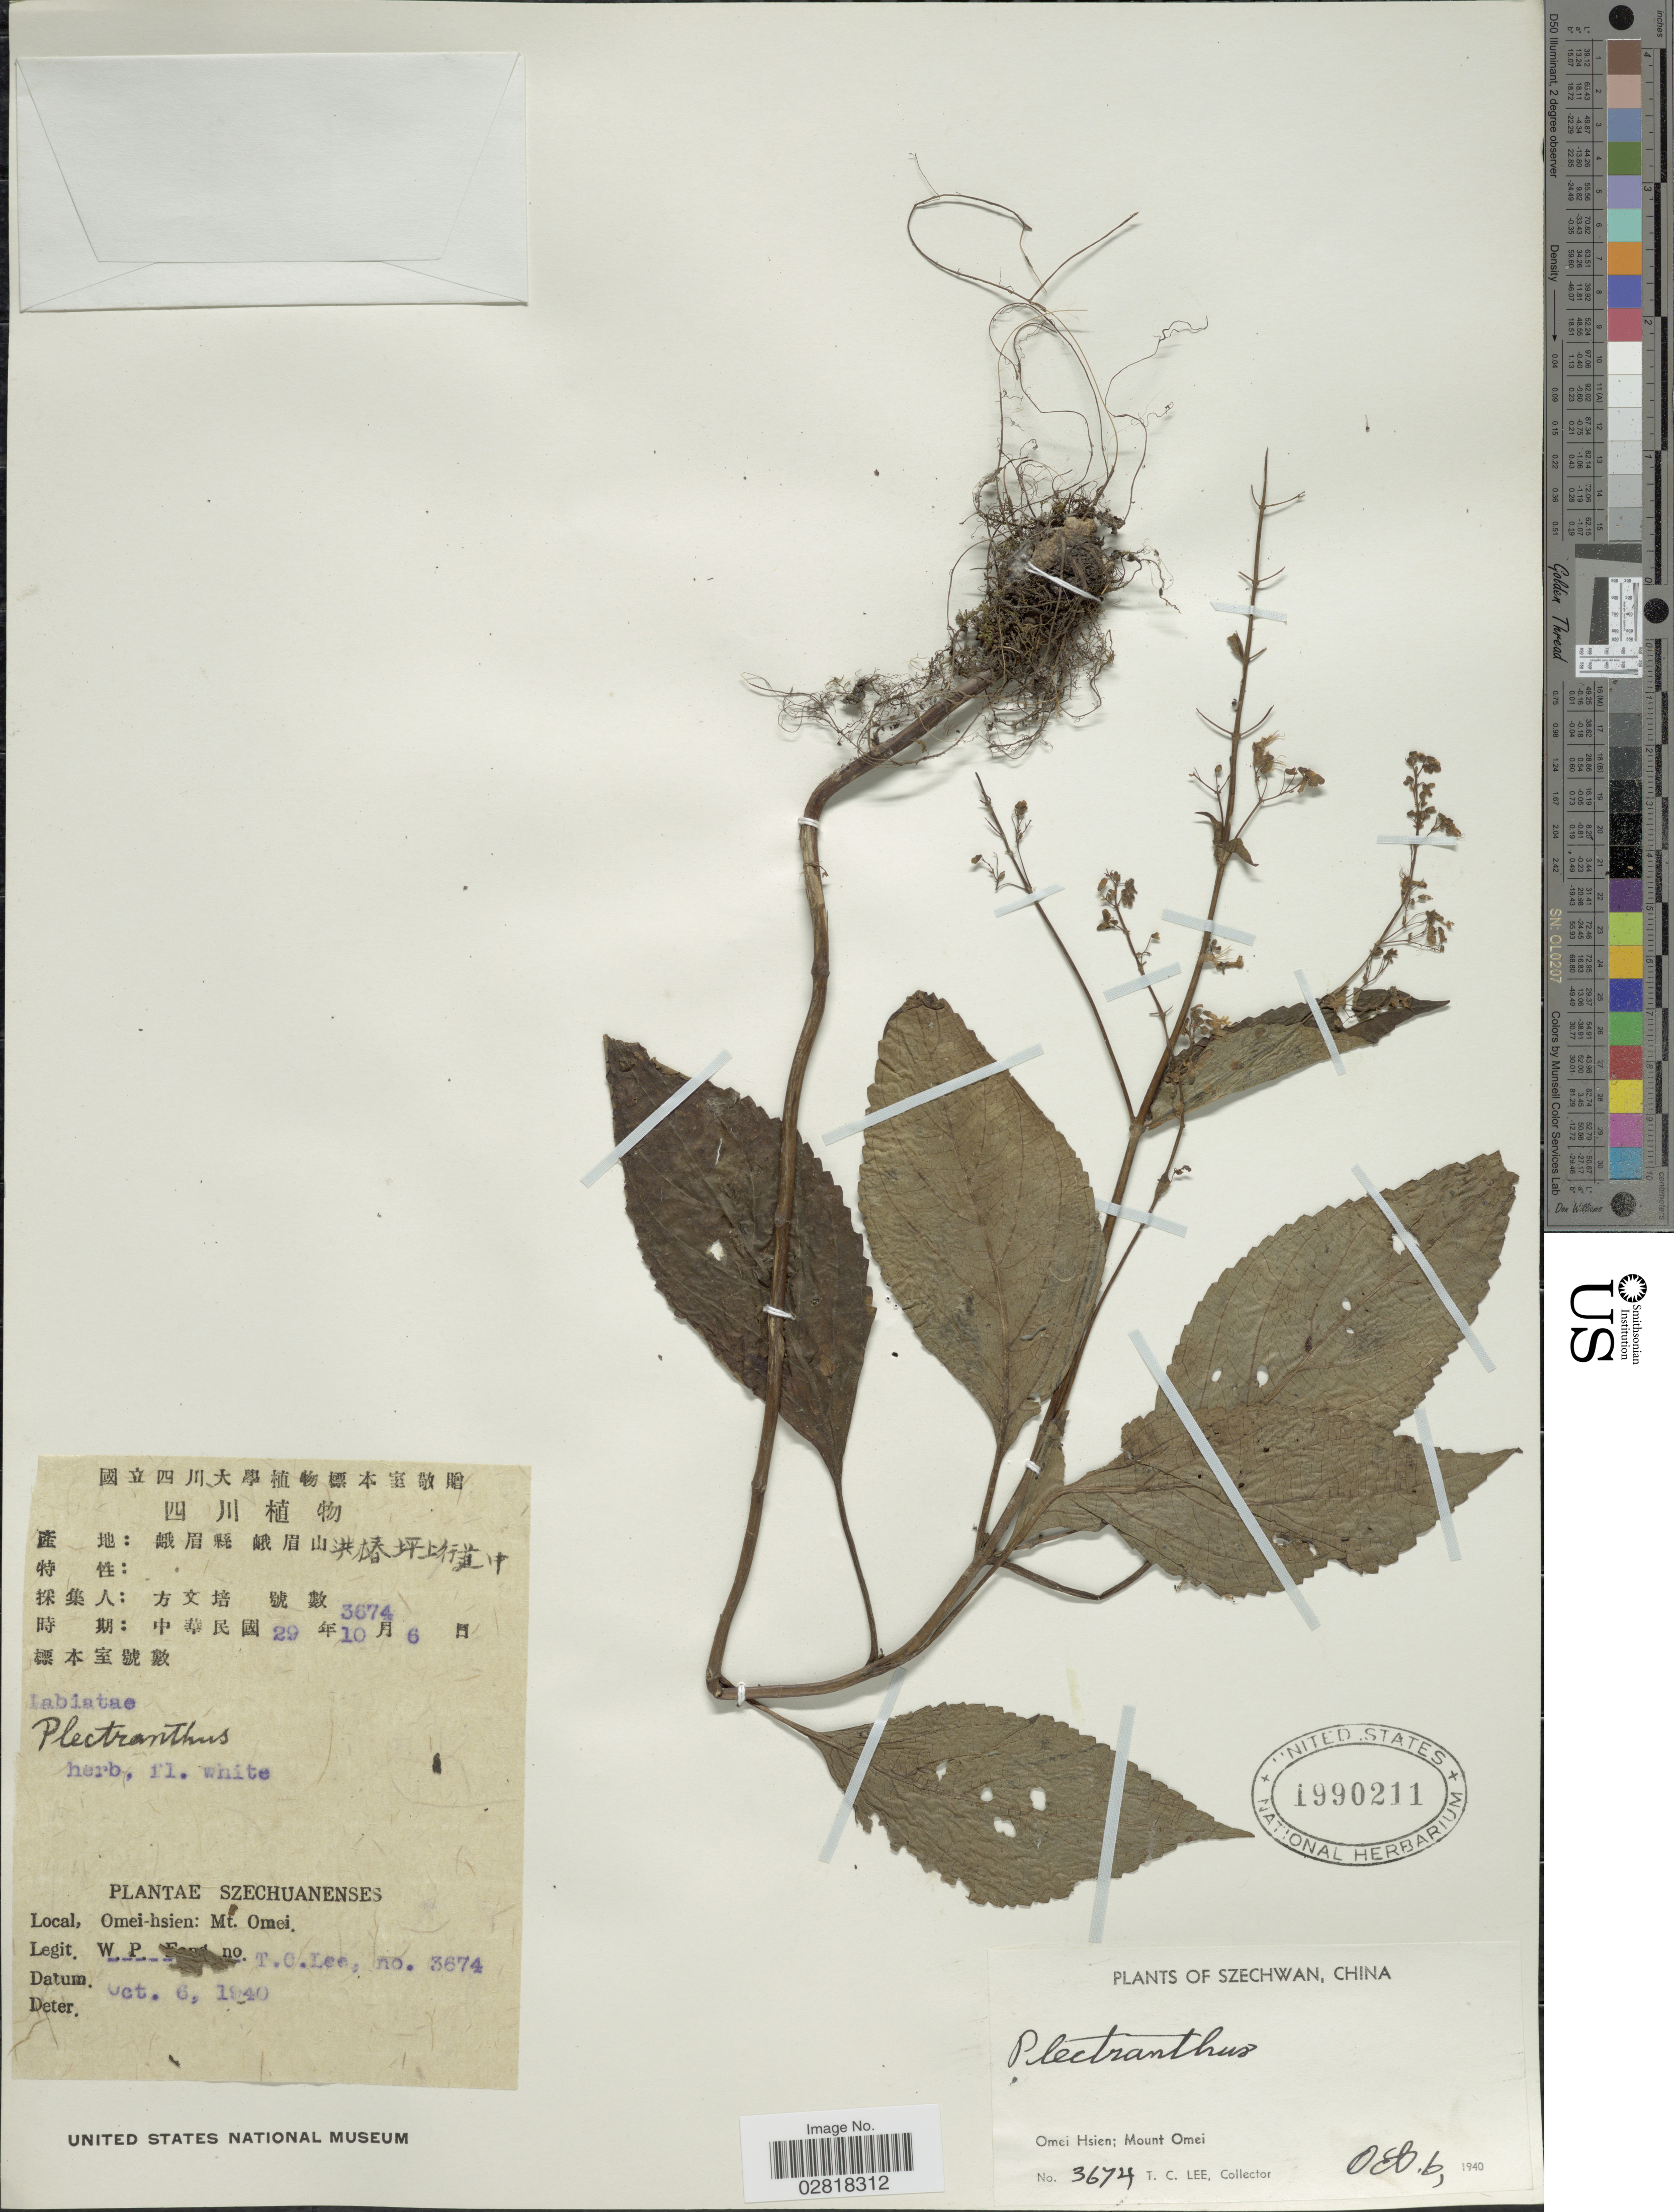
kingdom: Plantae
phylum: Tracheophyta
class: Magnoliopsida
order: Lamiales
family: Lamiaceae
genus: Plectranthus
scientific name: Plectranthus sp.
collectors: T. Lee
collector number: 3674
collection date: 1940-10-06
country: China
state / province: Sichuan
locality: Szechwan, Omei Hsien; Mount Omei.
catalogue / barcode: US 1990211